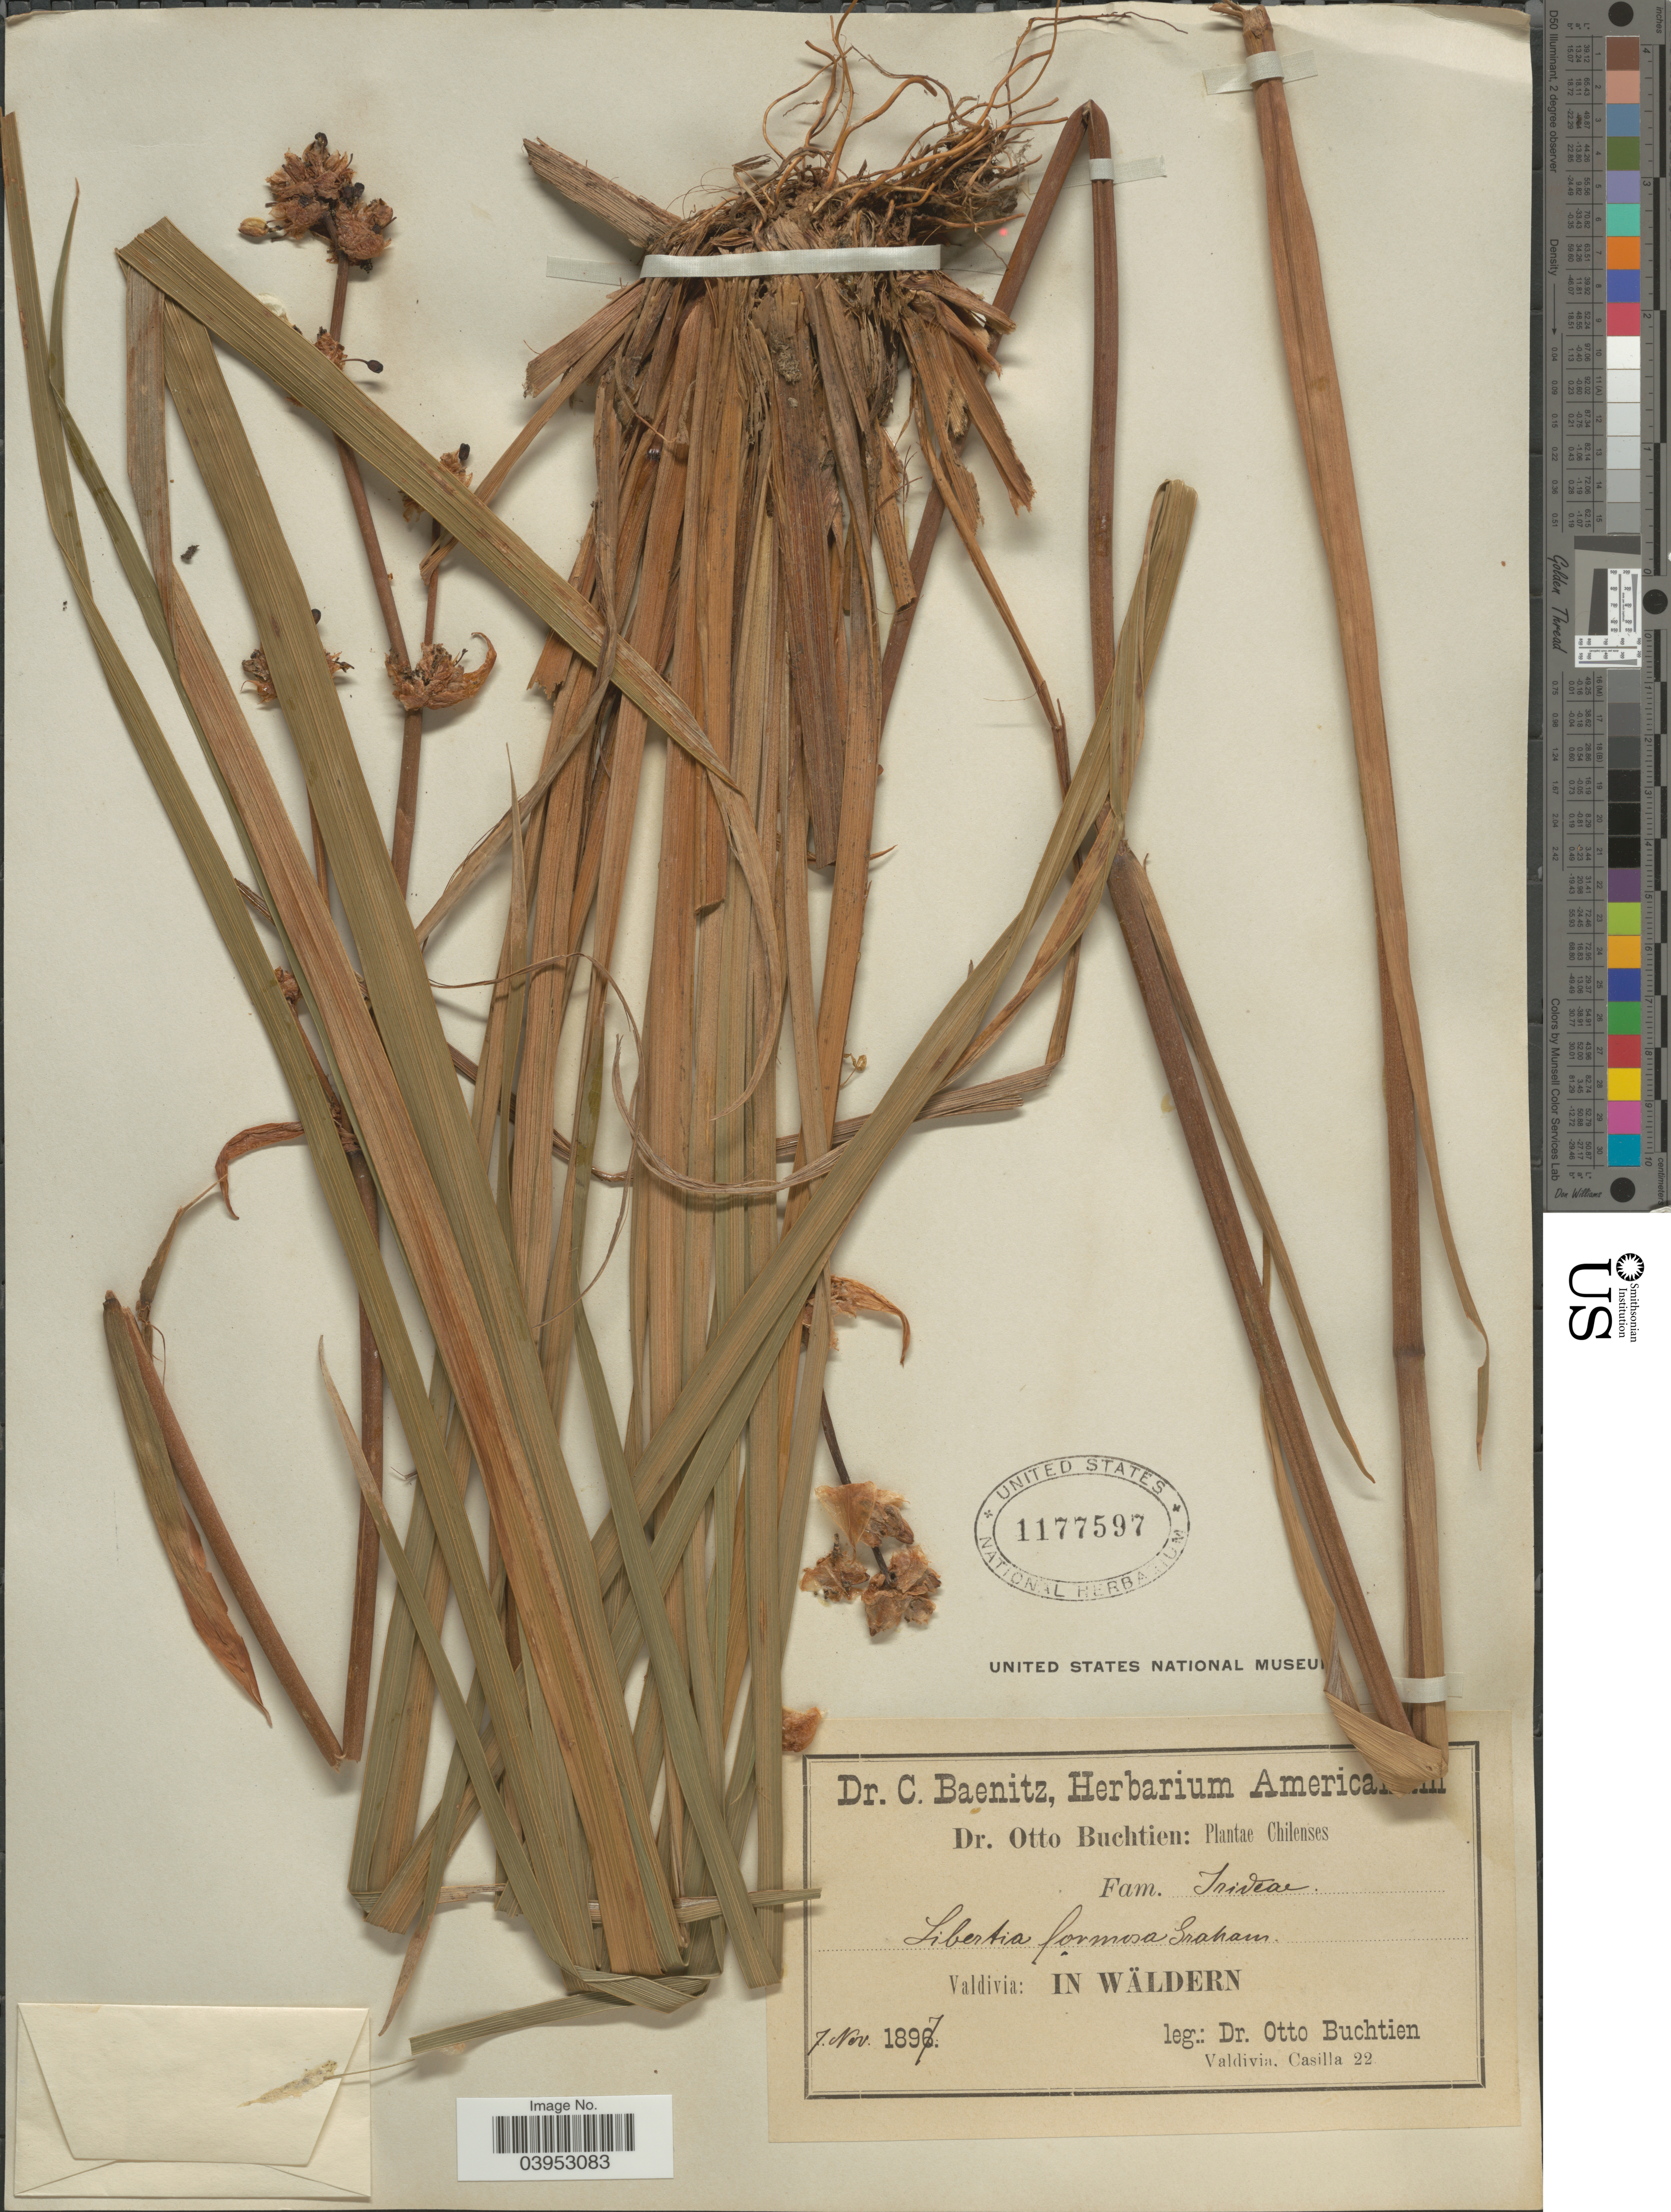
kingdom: Plantae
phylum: Tracheophyta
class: Liliopsida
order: Asparagales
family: Iridaceae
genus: Libertia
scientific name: Libertia chilensis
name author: (Molina) Gunckel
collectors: O. Buchtien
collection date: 1897-11-07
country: Chile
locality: Valdivia: In Wäldern.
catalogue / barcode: US 1177597